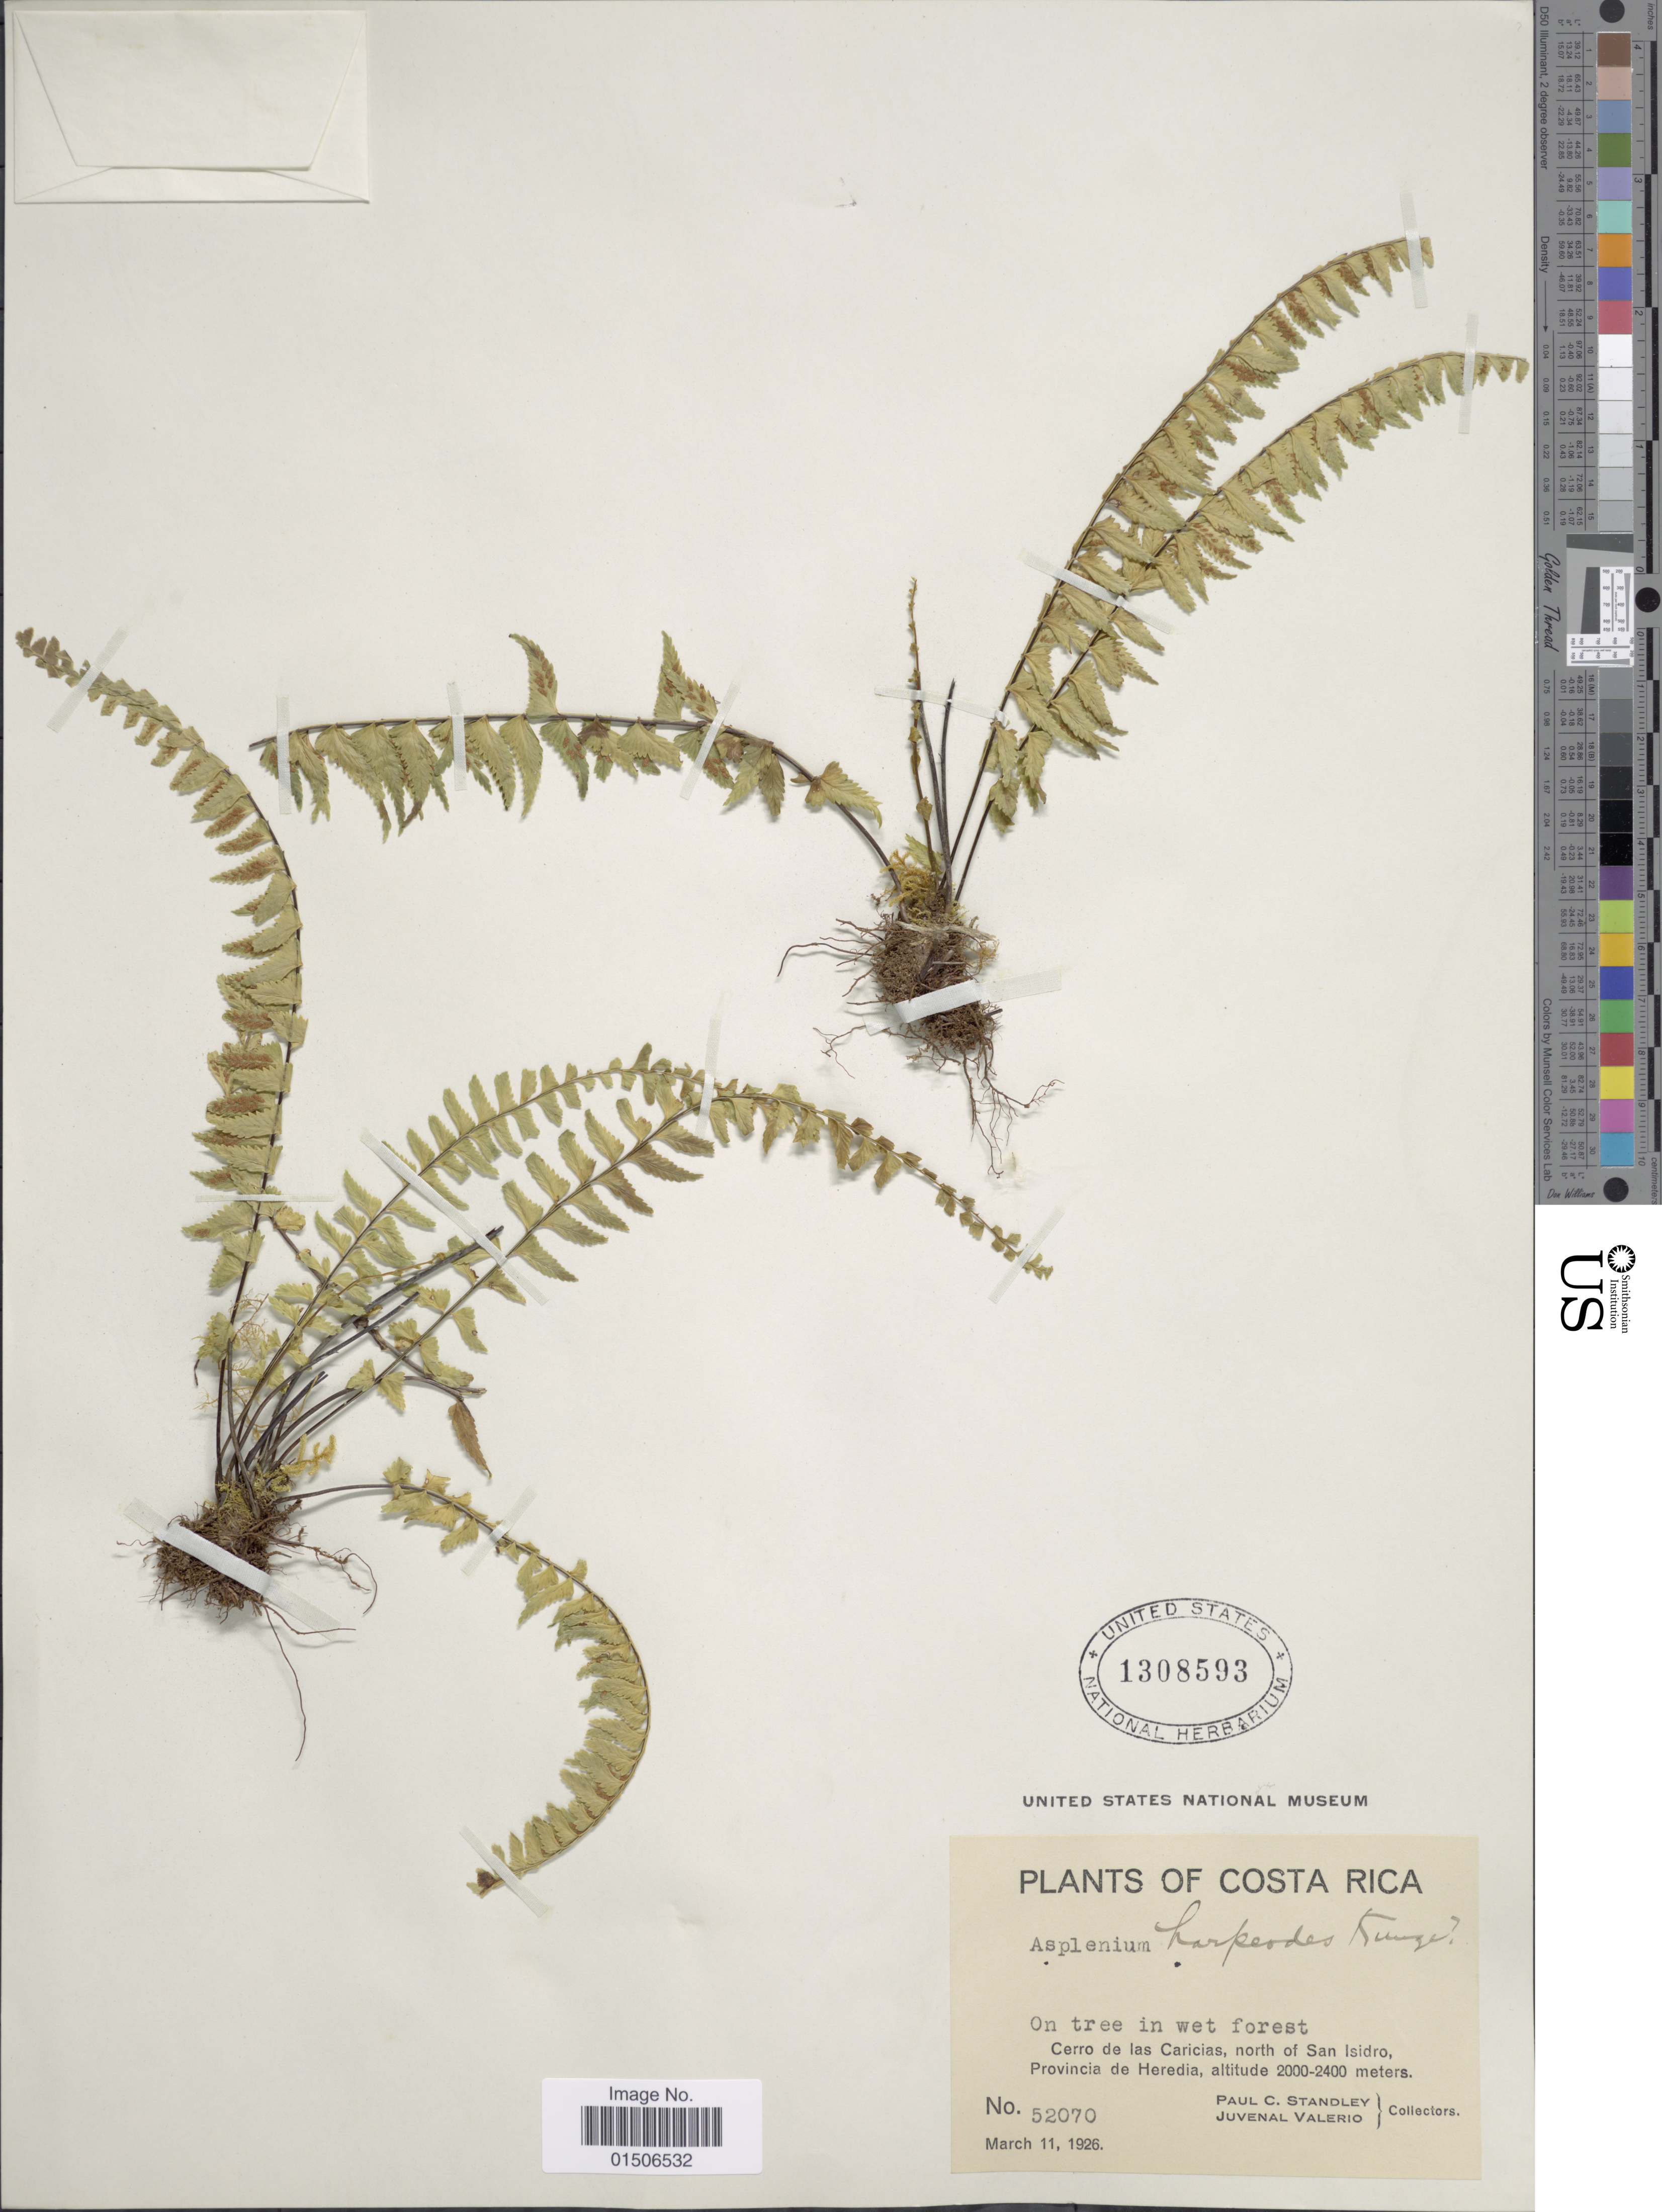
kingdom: Plantae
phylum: Tracheophyta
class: Polypodiopsida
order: Polypodiales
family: Aspleniaceae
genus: Asplenium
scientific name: Asplenium harpeodes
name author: Kunze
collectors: P. C. Standley & R. Torres Rojas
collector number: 52070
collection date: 1926-03-11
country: Costa Rica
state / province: Heredia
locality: On tree in wet forest, Cerro de las Caricias, north of San Isidro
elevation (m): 2000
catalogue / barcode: US 1308593